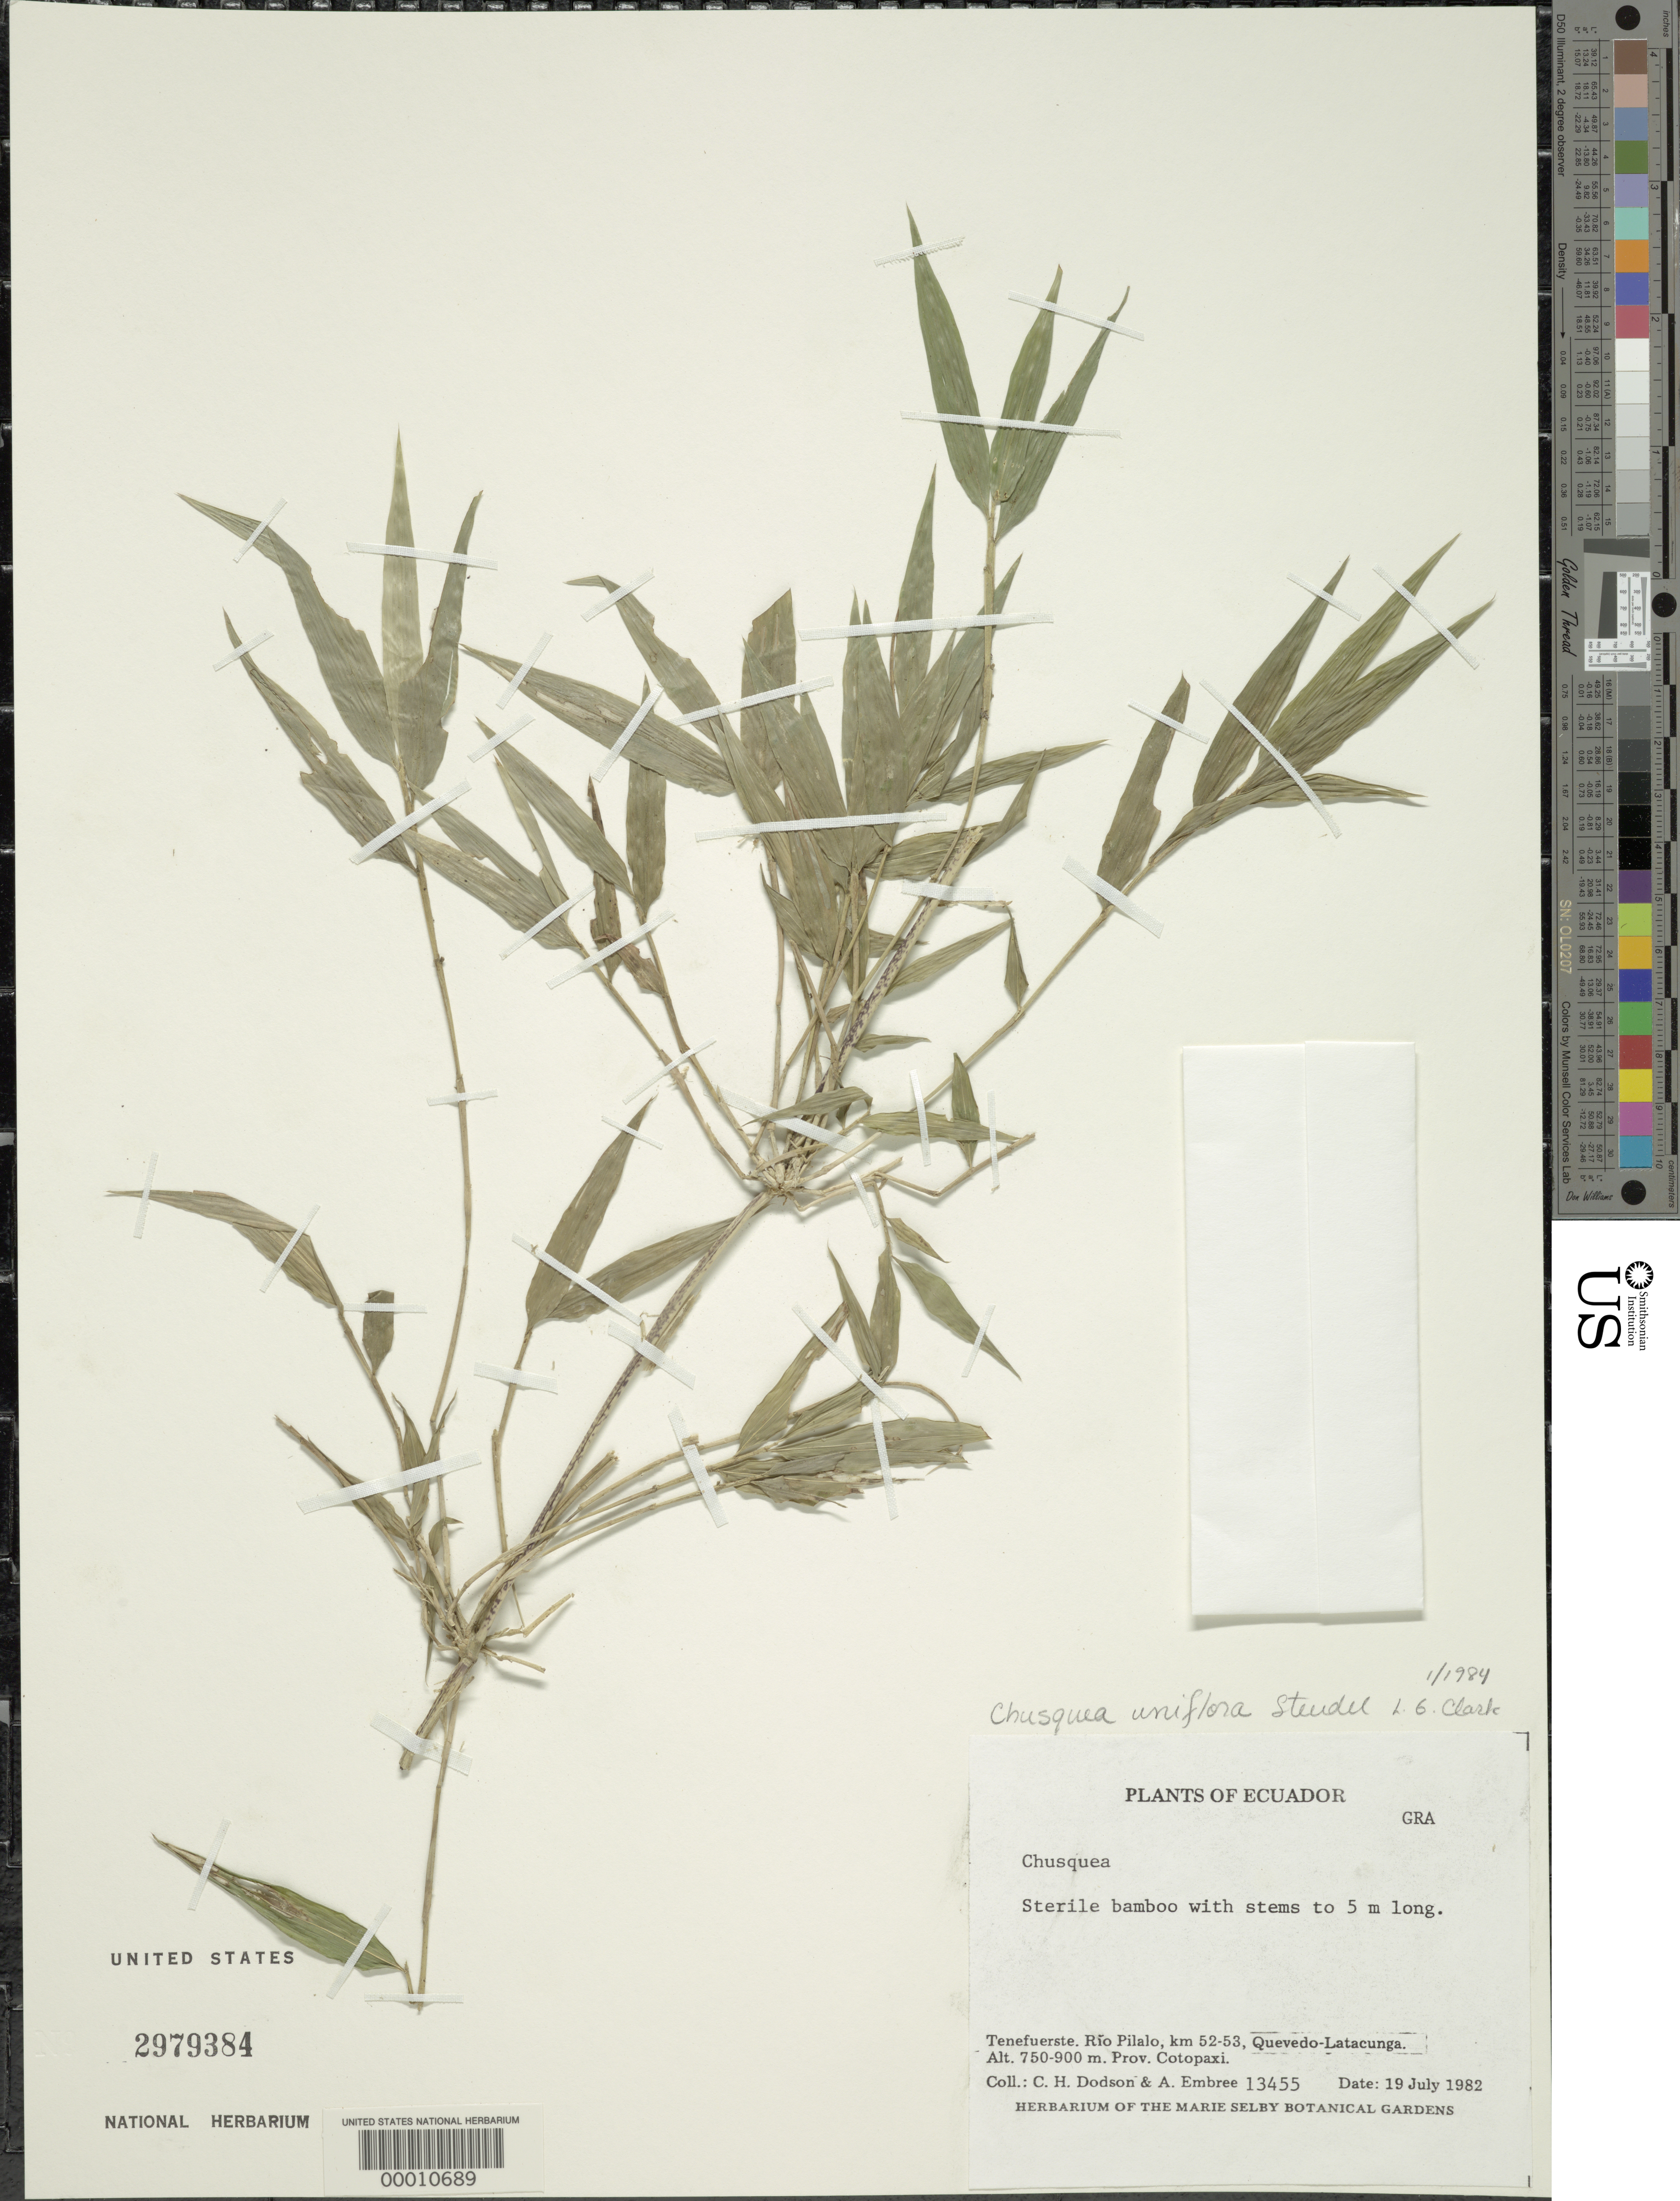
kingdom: Plantae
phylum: Tracheophyta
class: Liliopsida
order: Poales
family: Poaceae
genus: Chusquea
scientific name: Chusquea uniflora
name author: Steud.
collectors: C. H. Dodson & A. Embree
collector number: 13455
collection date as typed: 19 Jul 1982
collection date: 1982-07-19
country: Ecuador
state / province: Cotopaxi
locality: Tenefuerste, Rio Pilalo, Quevedo-Latacunga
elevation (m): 750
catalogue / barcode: US 2979384